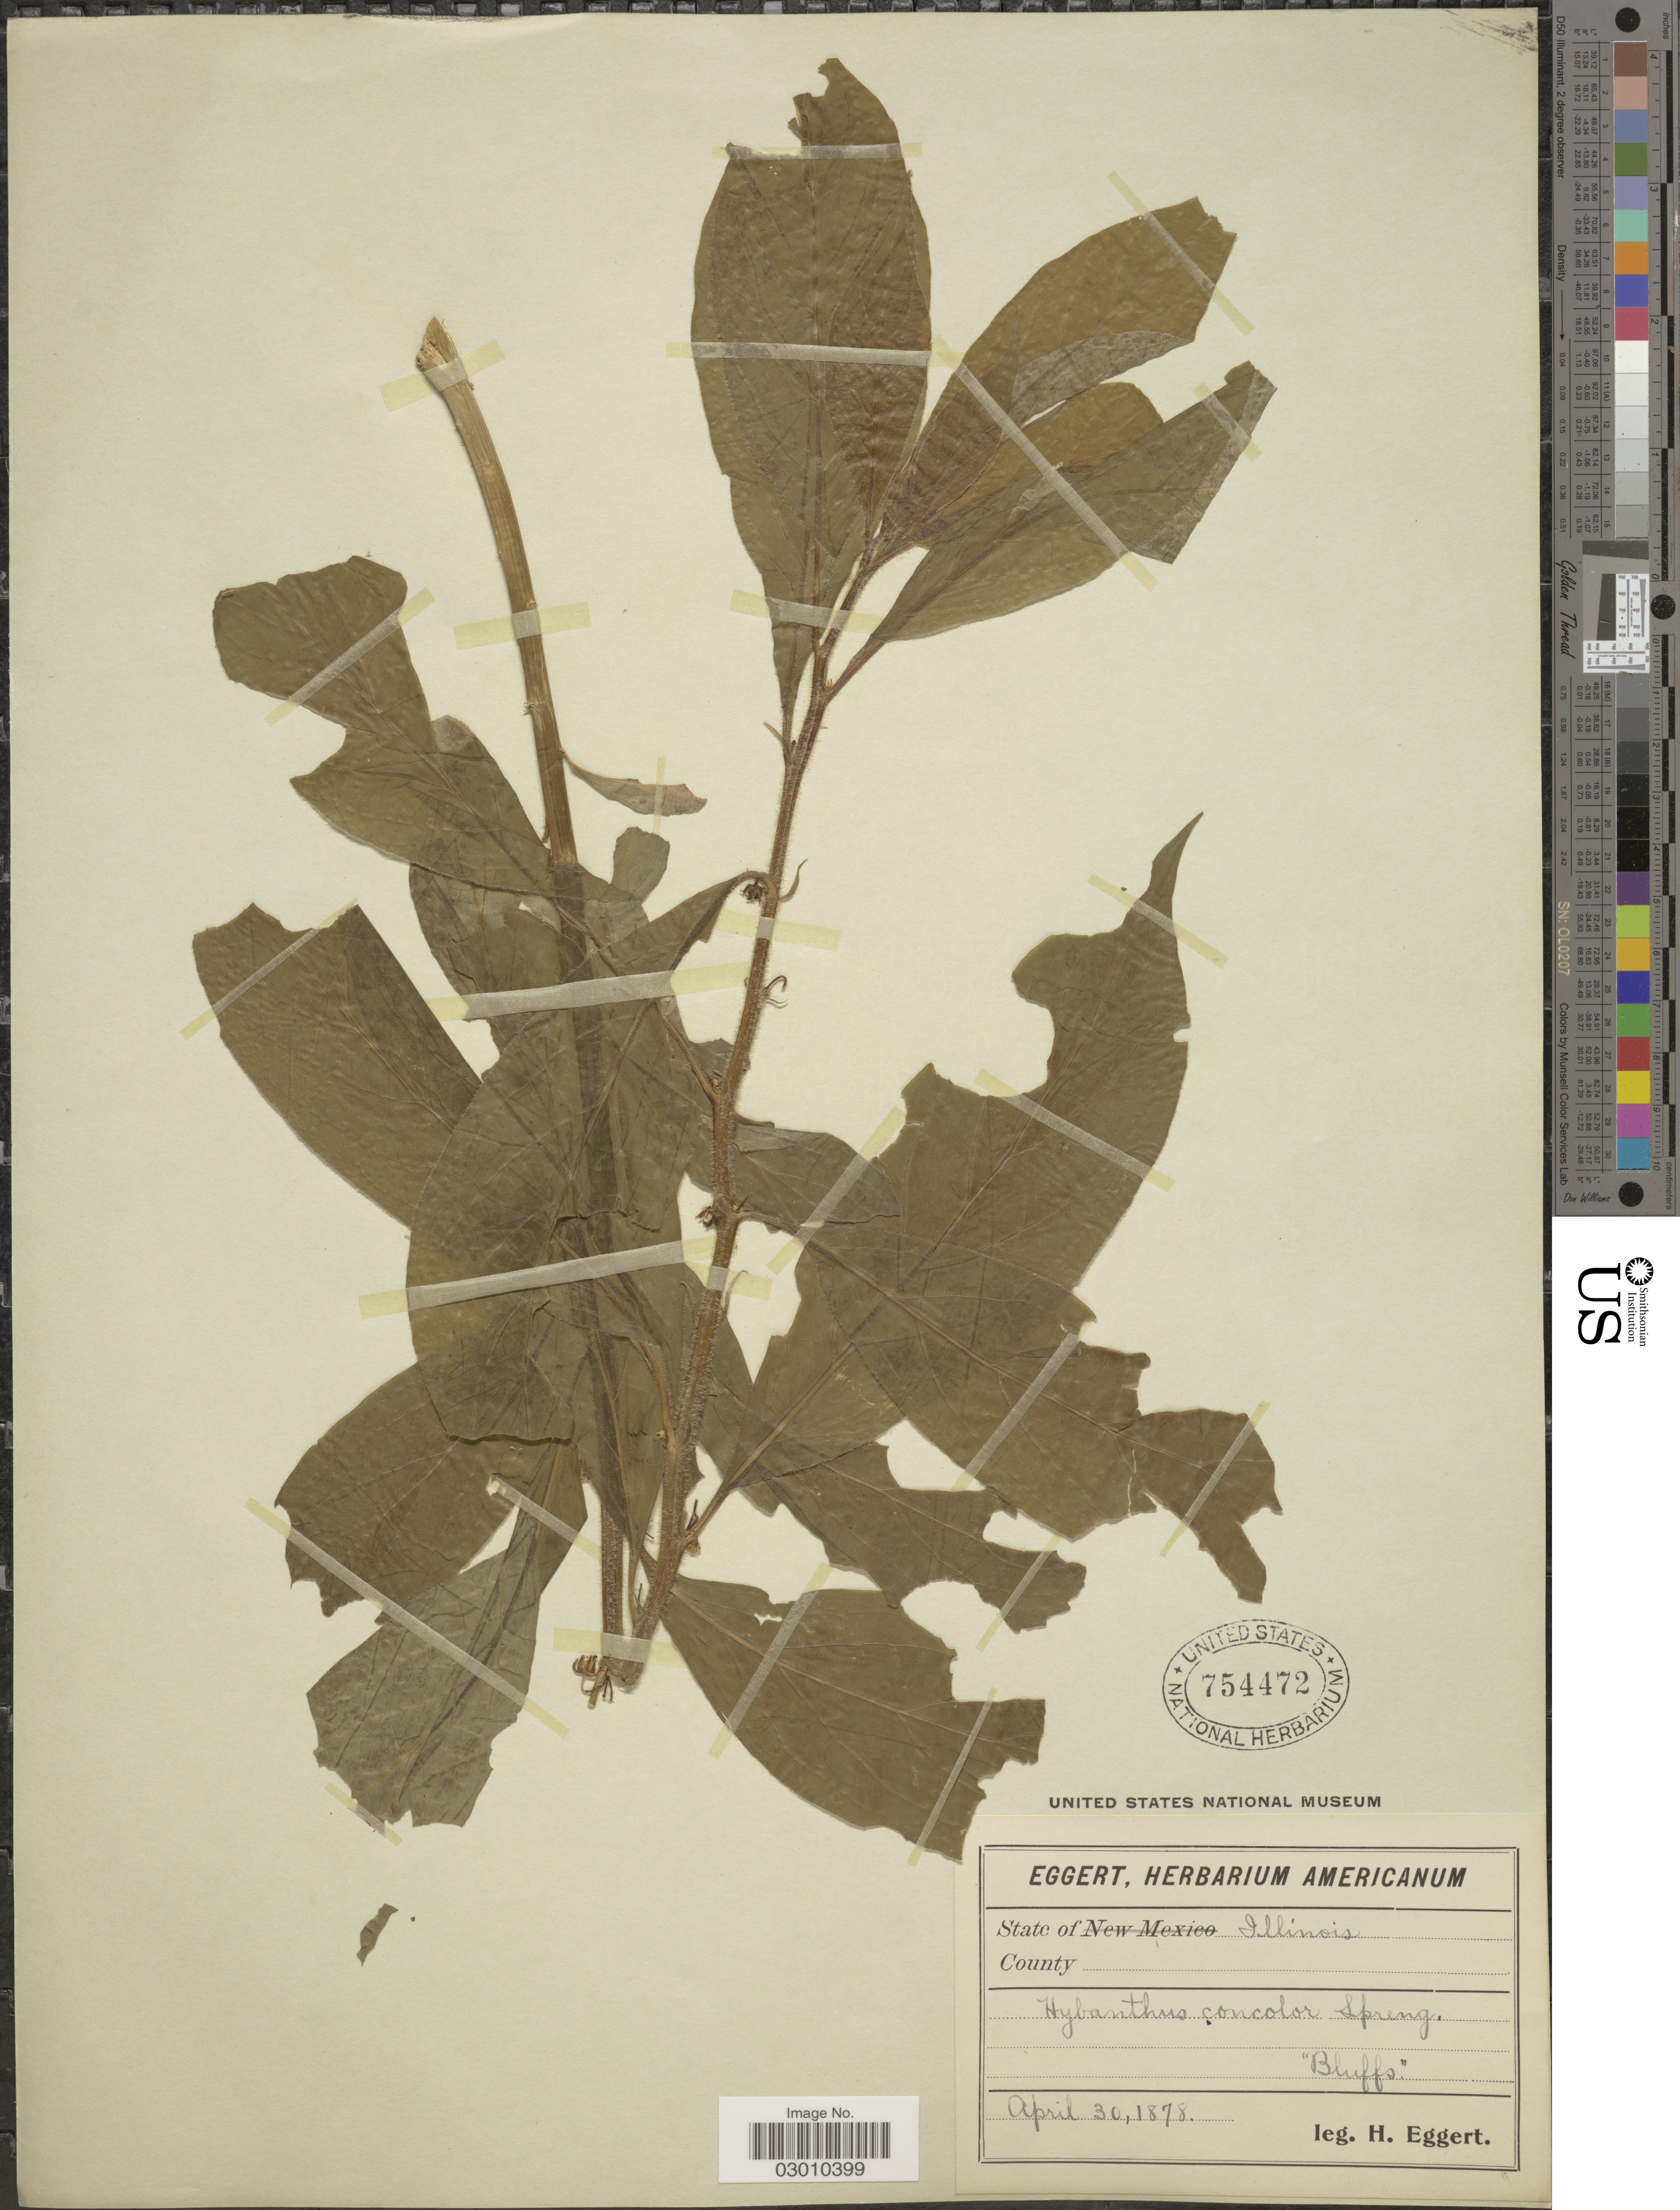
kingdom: Plantae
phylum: Tracheophyta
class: Magnoliopsida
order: Malpighiales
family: Violaceae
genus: Cubelium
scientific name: Cubelium concolor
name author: (T.F. Forst.) Raf. ex Britton & A. Br.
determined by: Strong, Mark T., (BOT), Smithsonian Institution - National Museum of Natural History (UNITED STATES)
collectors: H. Eggert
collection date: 1878-04-30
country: United States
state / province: Illinois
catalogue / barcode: US 754472